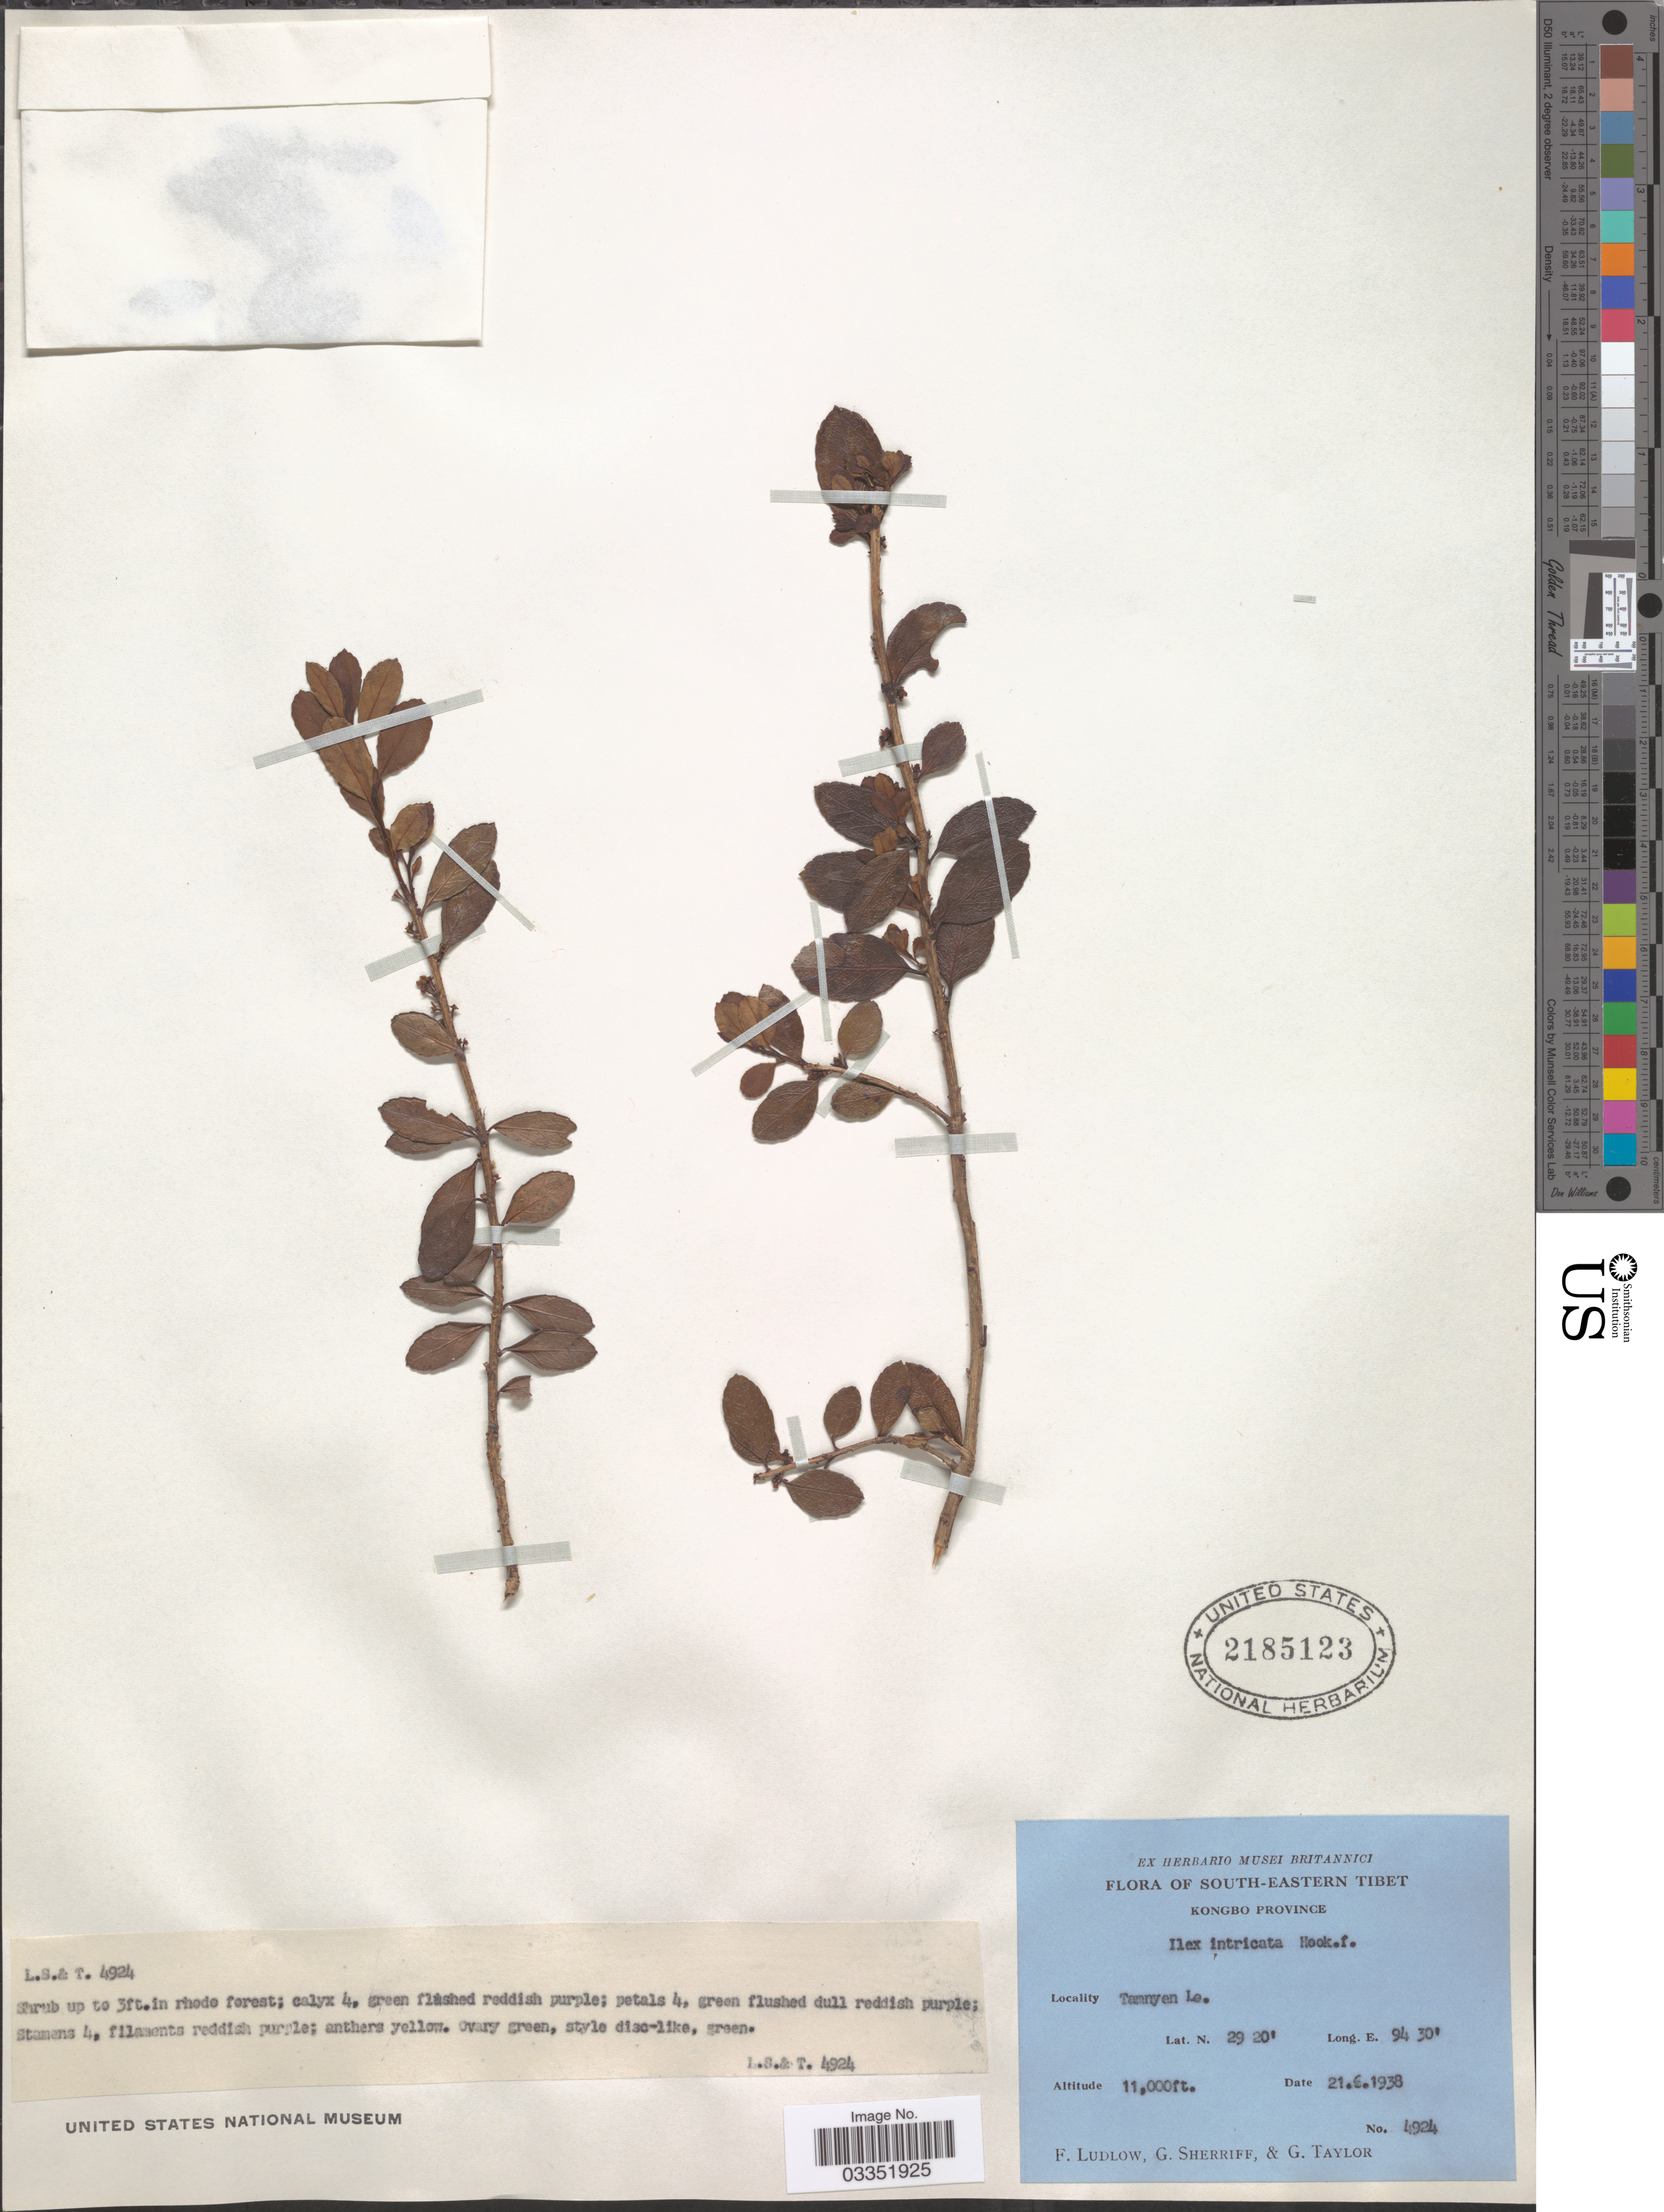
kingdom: Plantae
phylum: Tracheophyta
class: Magnoliopsida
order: Aquifoliales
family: Aquifoliaceae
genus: Ilex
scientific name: Ilex intricata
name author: Hook. f.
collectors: F. Ludlow, G. Sherriff & G. Taylor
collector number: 4924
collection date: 1938-06-21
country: China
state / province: Xizang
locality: South-Eastern Tibet. Kongbo Province. Tamnyen La.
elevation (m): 3353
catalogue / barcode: US 2185123